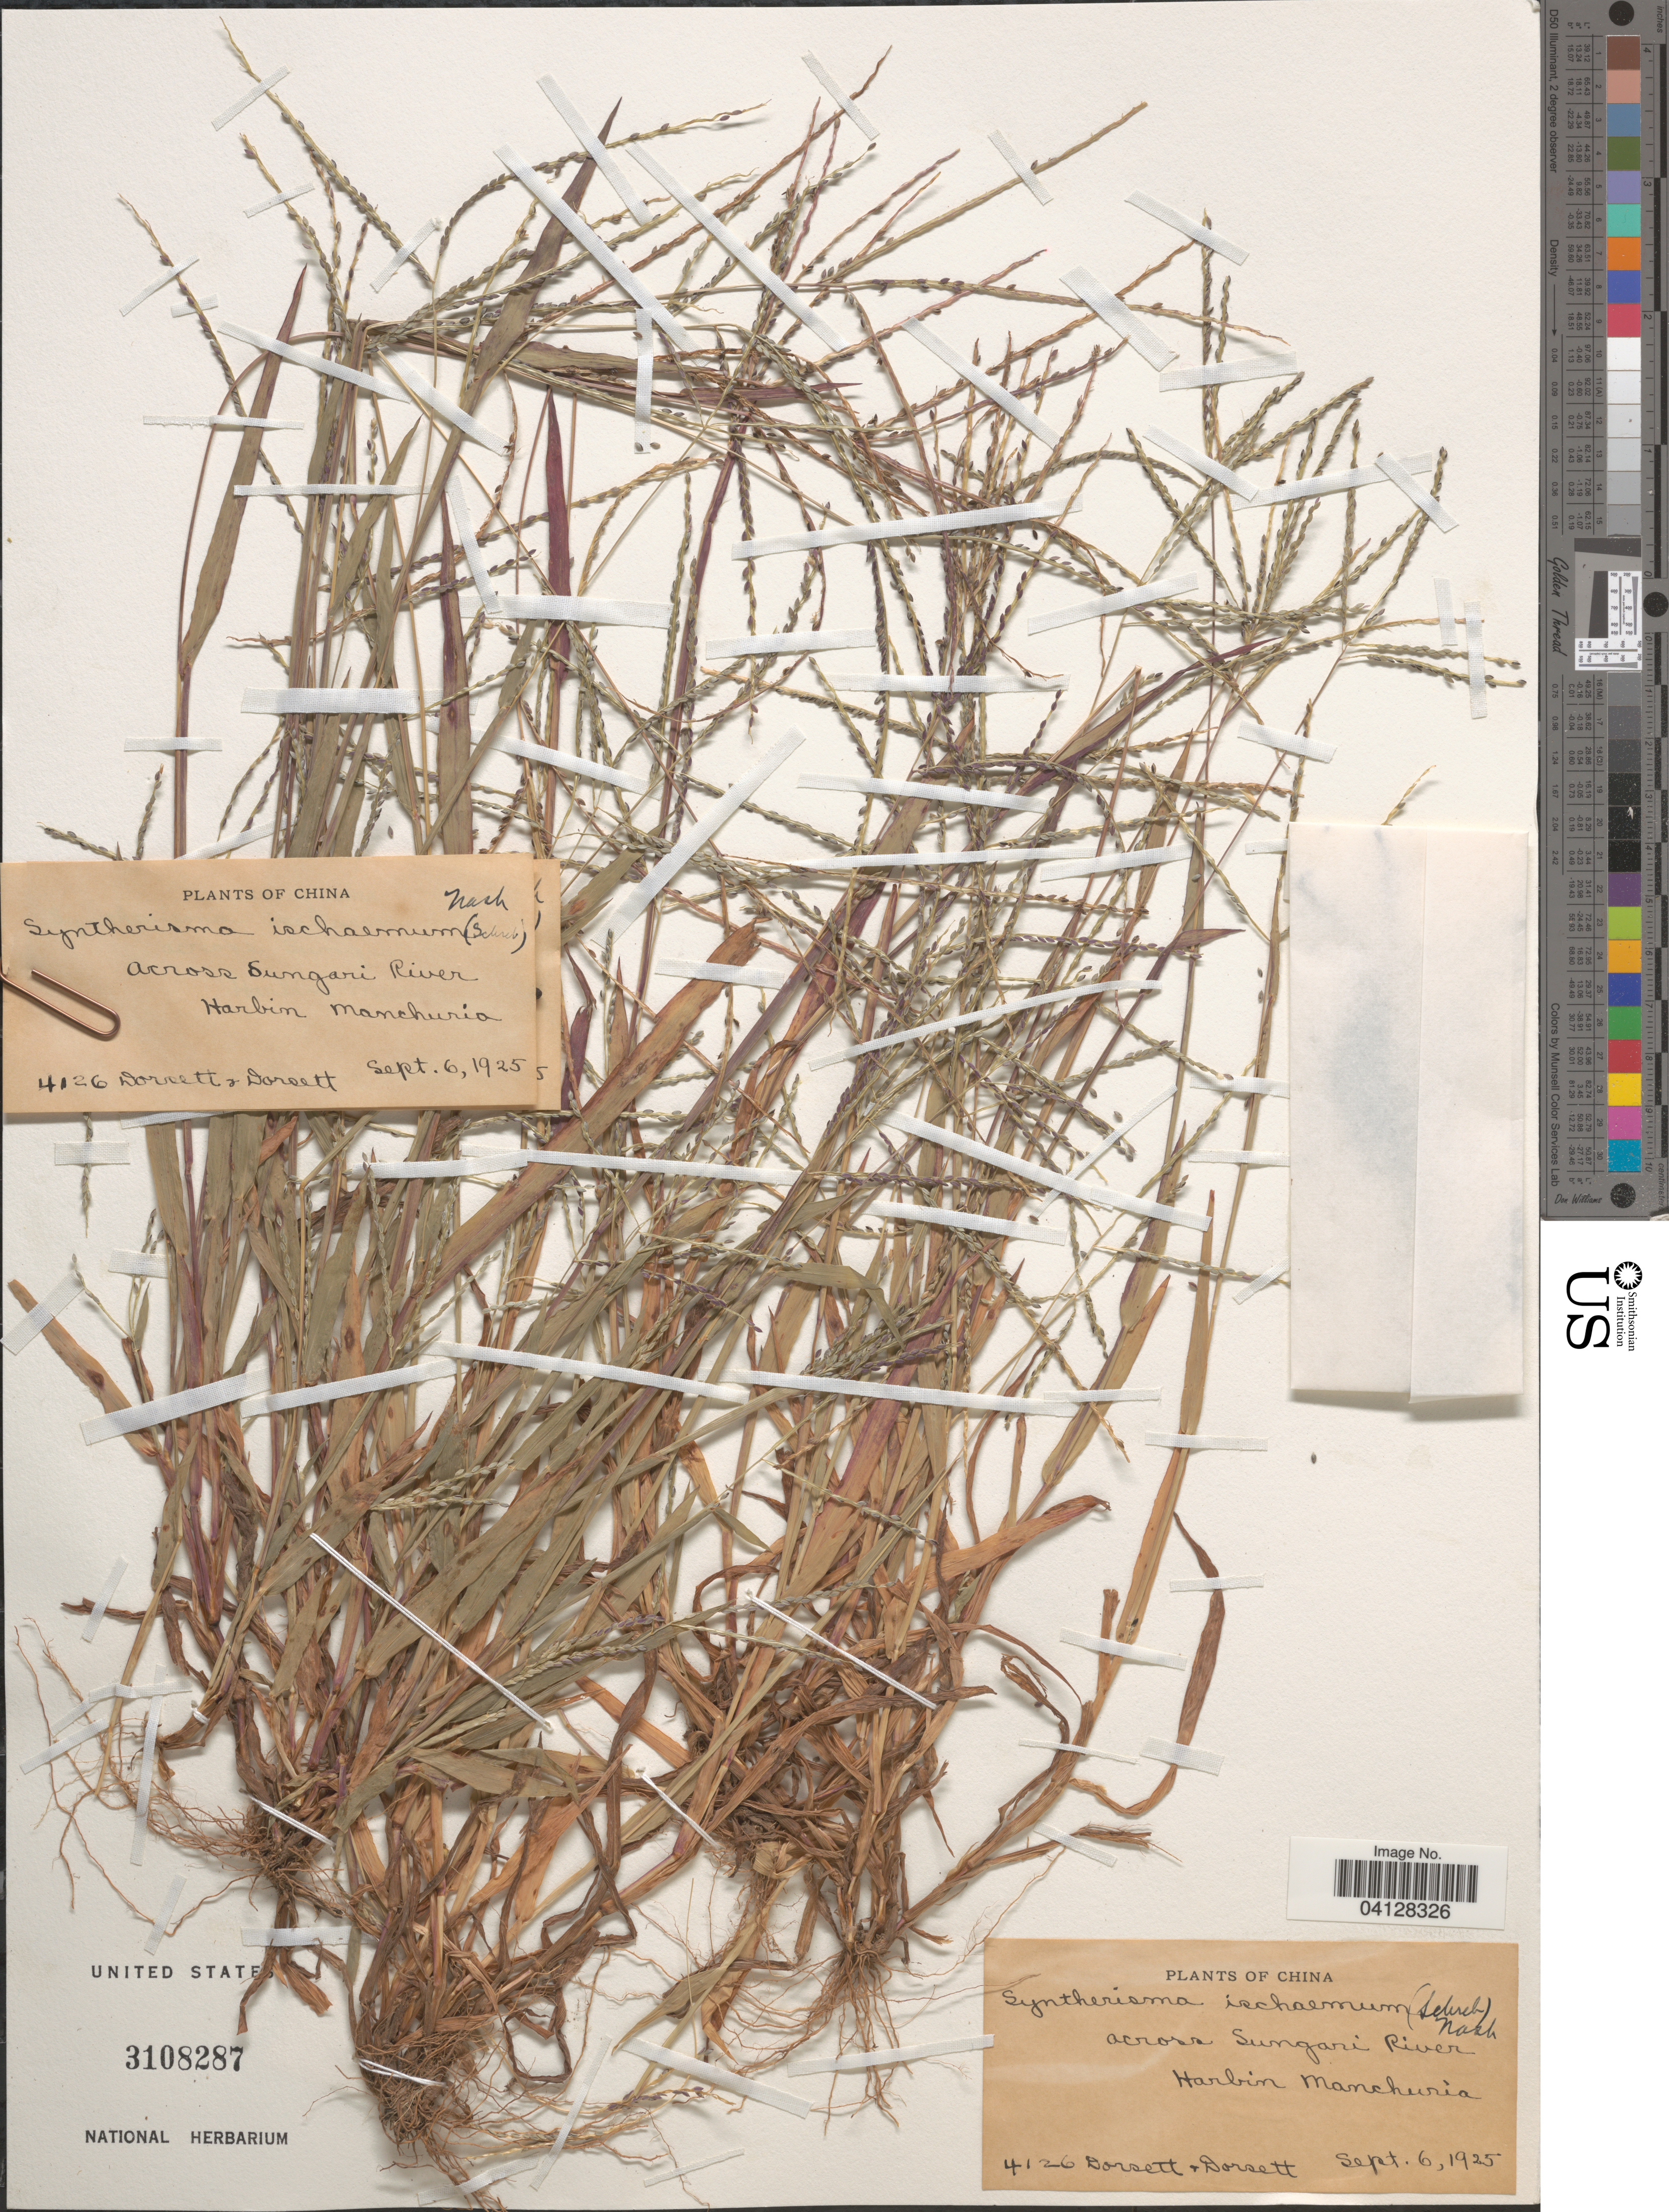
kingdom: Plantae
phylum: Tracheophyta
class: Liliopsida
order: Poales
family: Poaceae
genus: Syntherisma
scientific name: Syntherisma ischaemum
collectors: -- Dorsett & -- Dorsett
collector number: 4126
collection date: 1925-09-06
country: China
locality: Across Sungari River. Harbin Manchuria.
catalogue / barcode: US 3108287